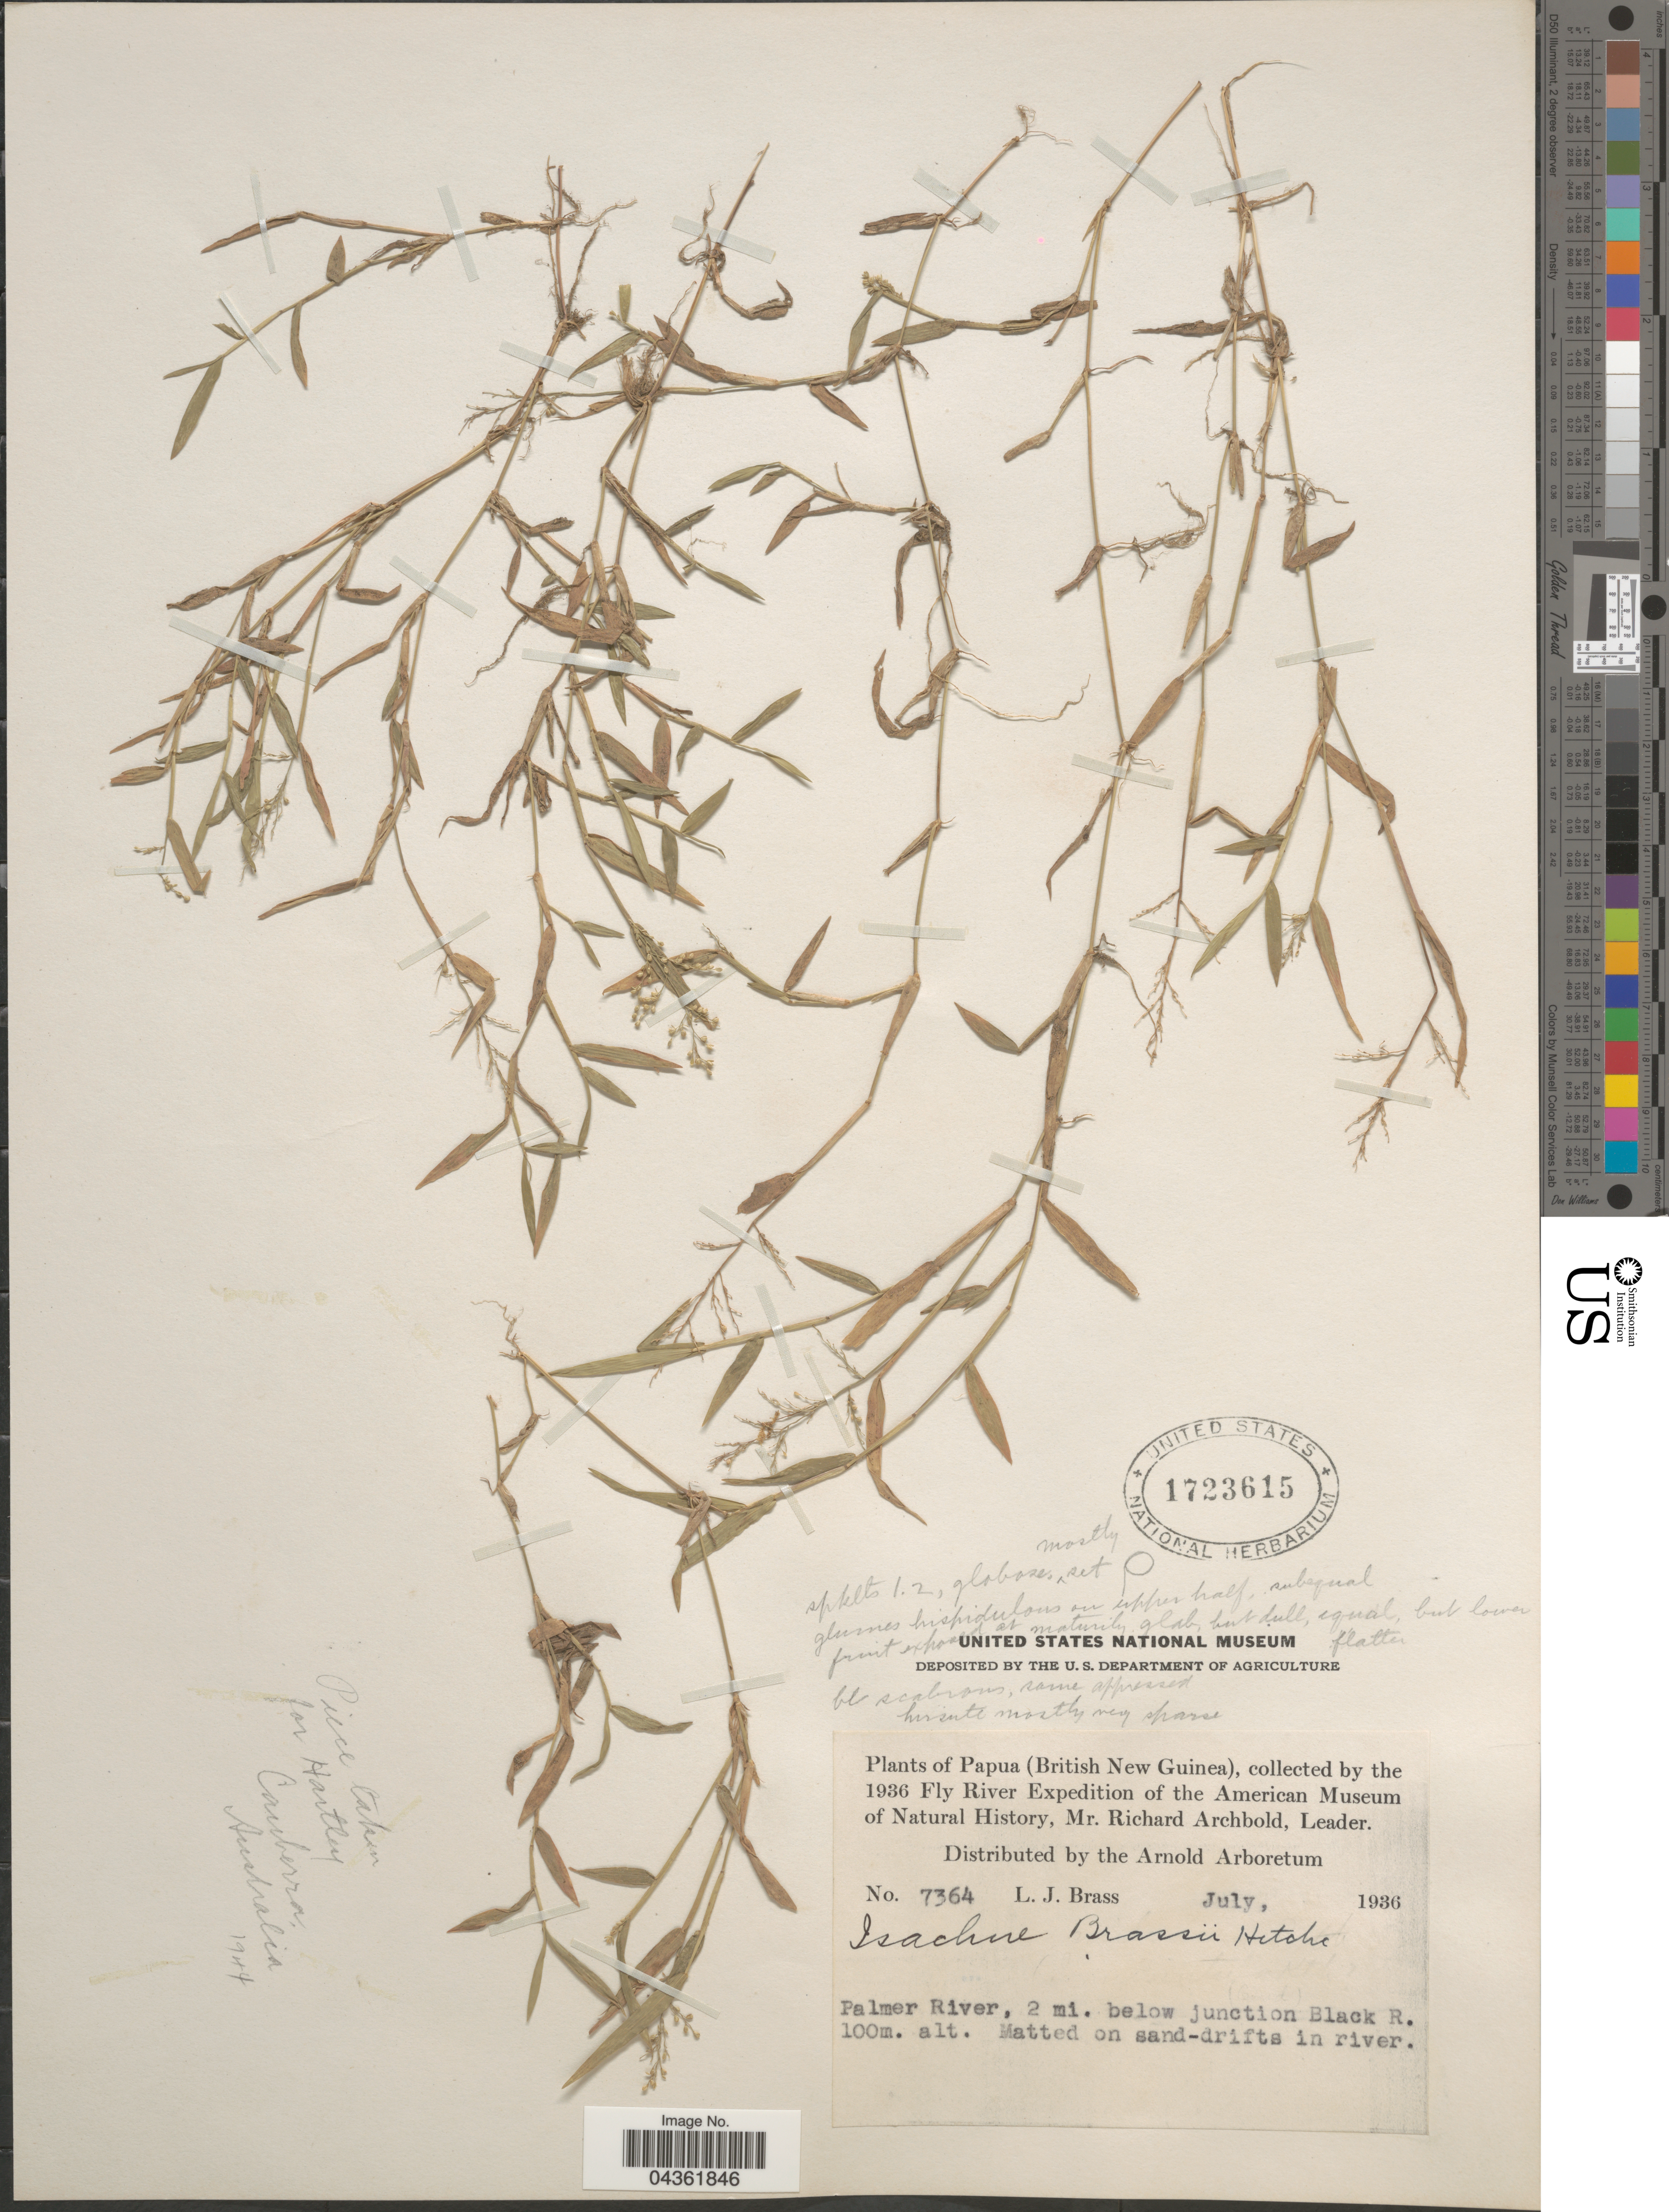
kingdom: Plantae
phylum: Tracheophyta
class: Liliopsida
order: Poales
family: Poaceae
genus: Isachne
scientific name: Isachne brassii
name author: Hitchc.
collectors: L. J. Brass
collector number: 7364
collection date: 1936-07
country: Papua New Guinea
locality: Papua (British New Guinea). 1936 Fly River Expedition of the American Museum of Natural History. Palmer River, 2 mi. below junction Black R.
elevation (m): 100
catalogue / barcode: US 1723615